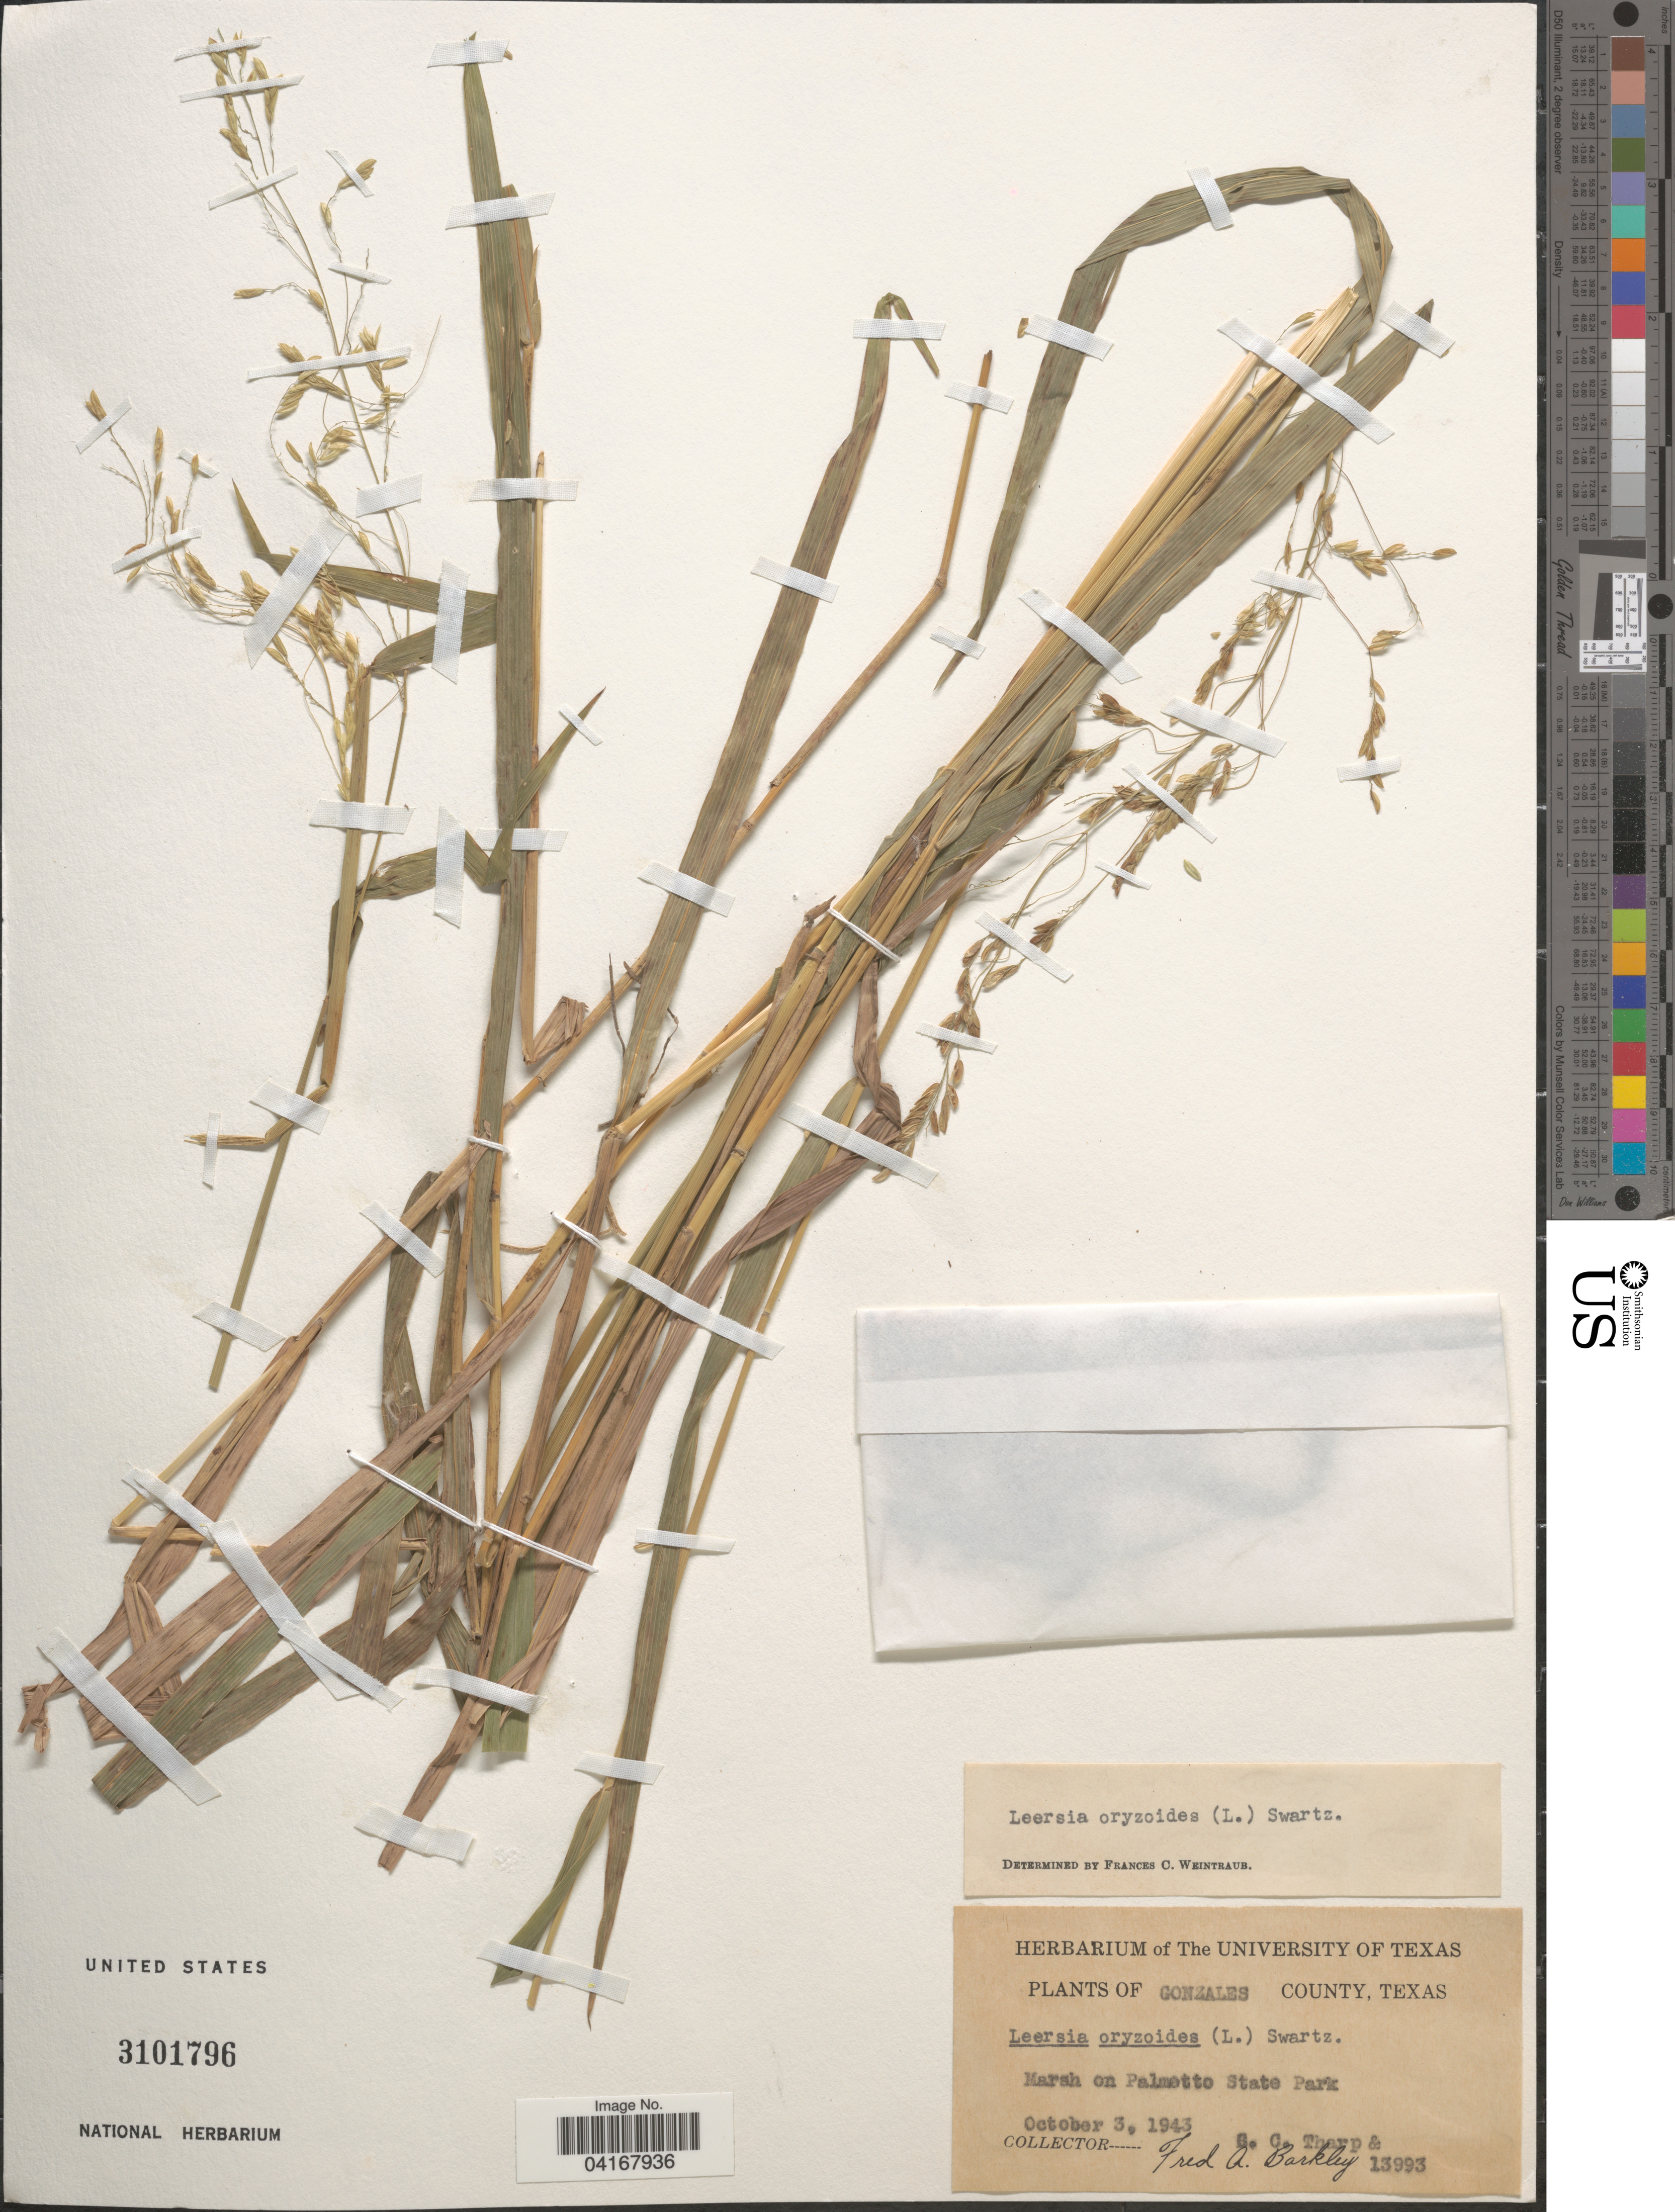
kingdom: Plantae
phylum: Tracheophyta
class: Liliopsida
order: Poales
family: Poaceae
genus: Leersia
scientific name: Leersia oryzoides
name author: (L.) Sw.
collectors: B. C. Tharp & F. A. Barkley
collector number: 13993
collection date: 1943-10-03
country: United States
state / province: Texas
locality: Gonzales County. Marsh on Palmetto State Park.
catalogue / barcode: US 3101796